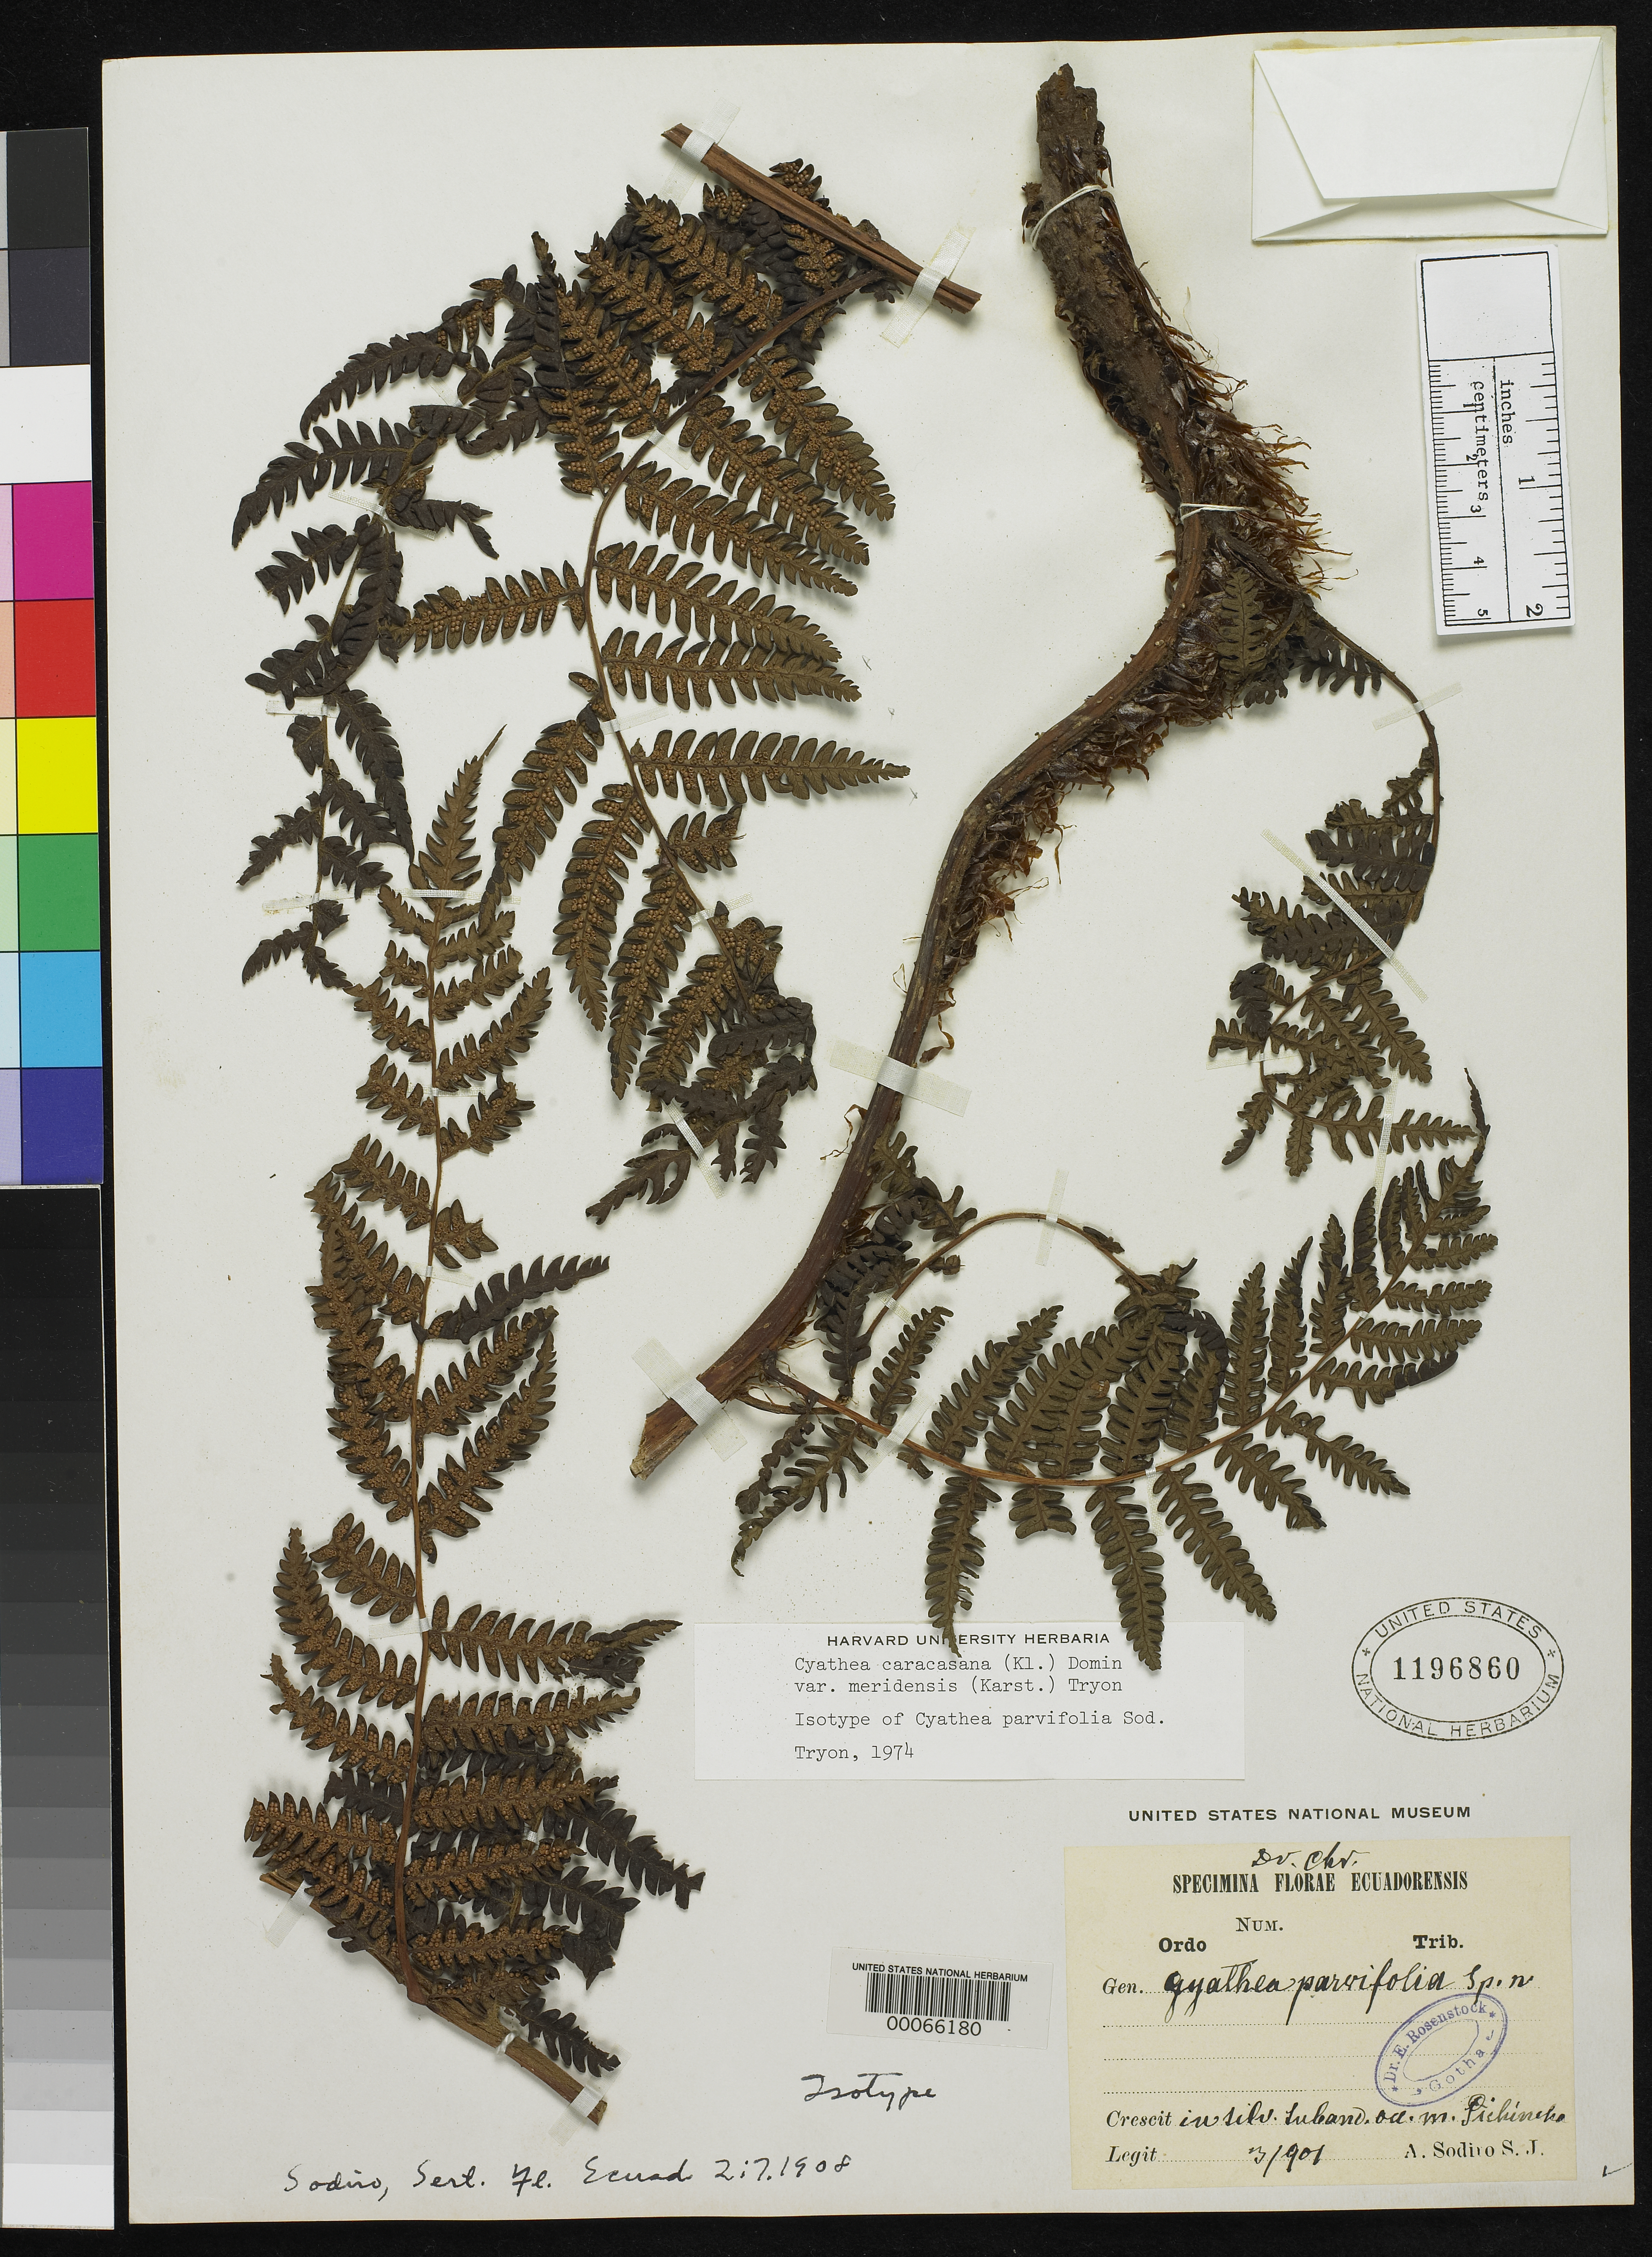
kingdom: Plantae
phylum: Tracheophyta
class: Polypodiopsida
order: Cyatheales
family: Cyatheaceae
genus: Cyathea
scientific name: Cyathea parvifolia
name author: Sodiro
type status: Type Collection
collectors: L. Sodiro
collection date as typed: Mar 1901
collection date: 1901-03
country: Ecuador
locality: Crescit in silvis suband. occid. m. Pichincha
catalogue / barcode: US 1196860